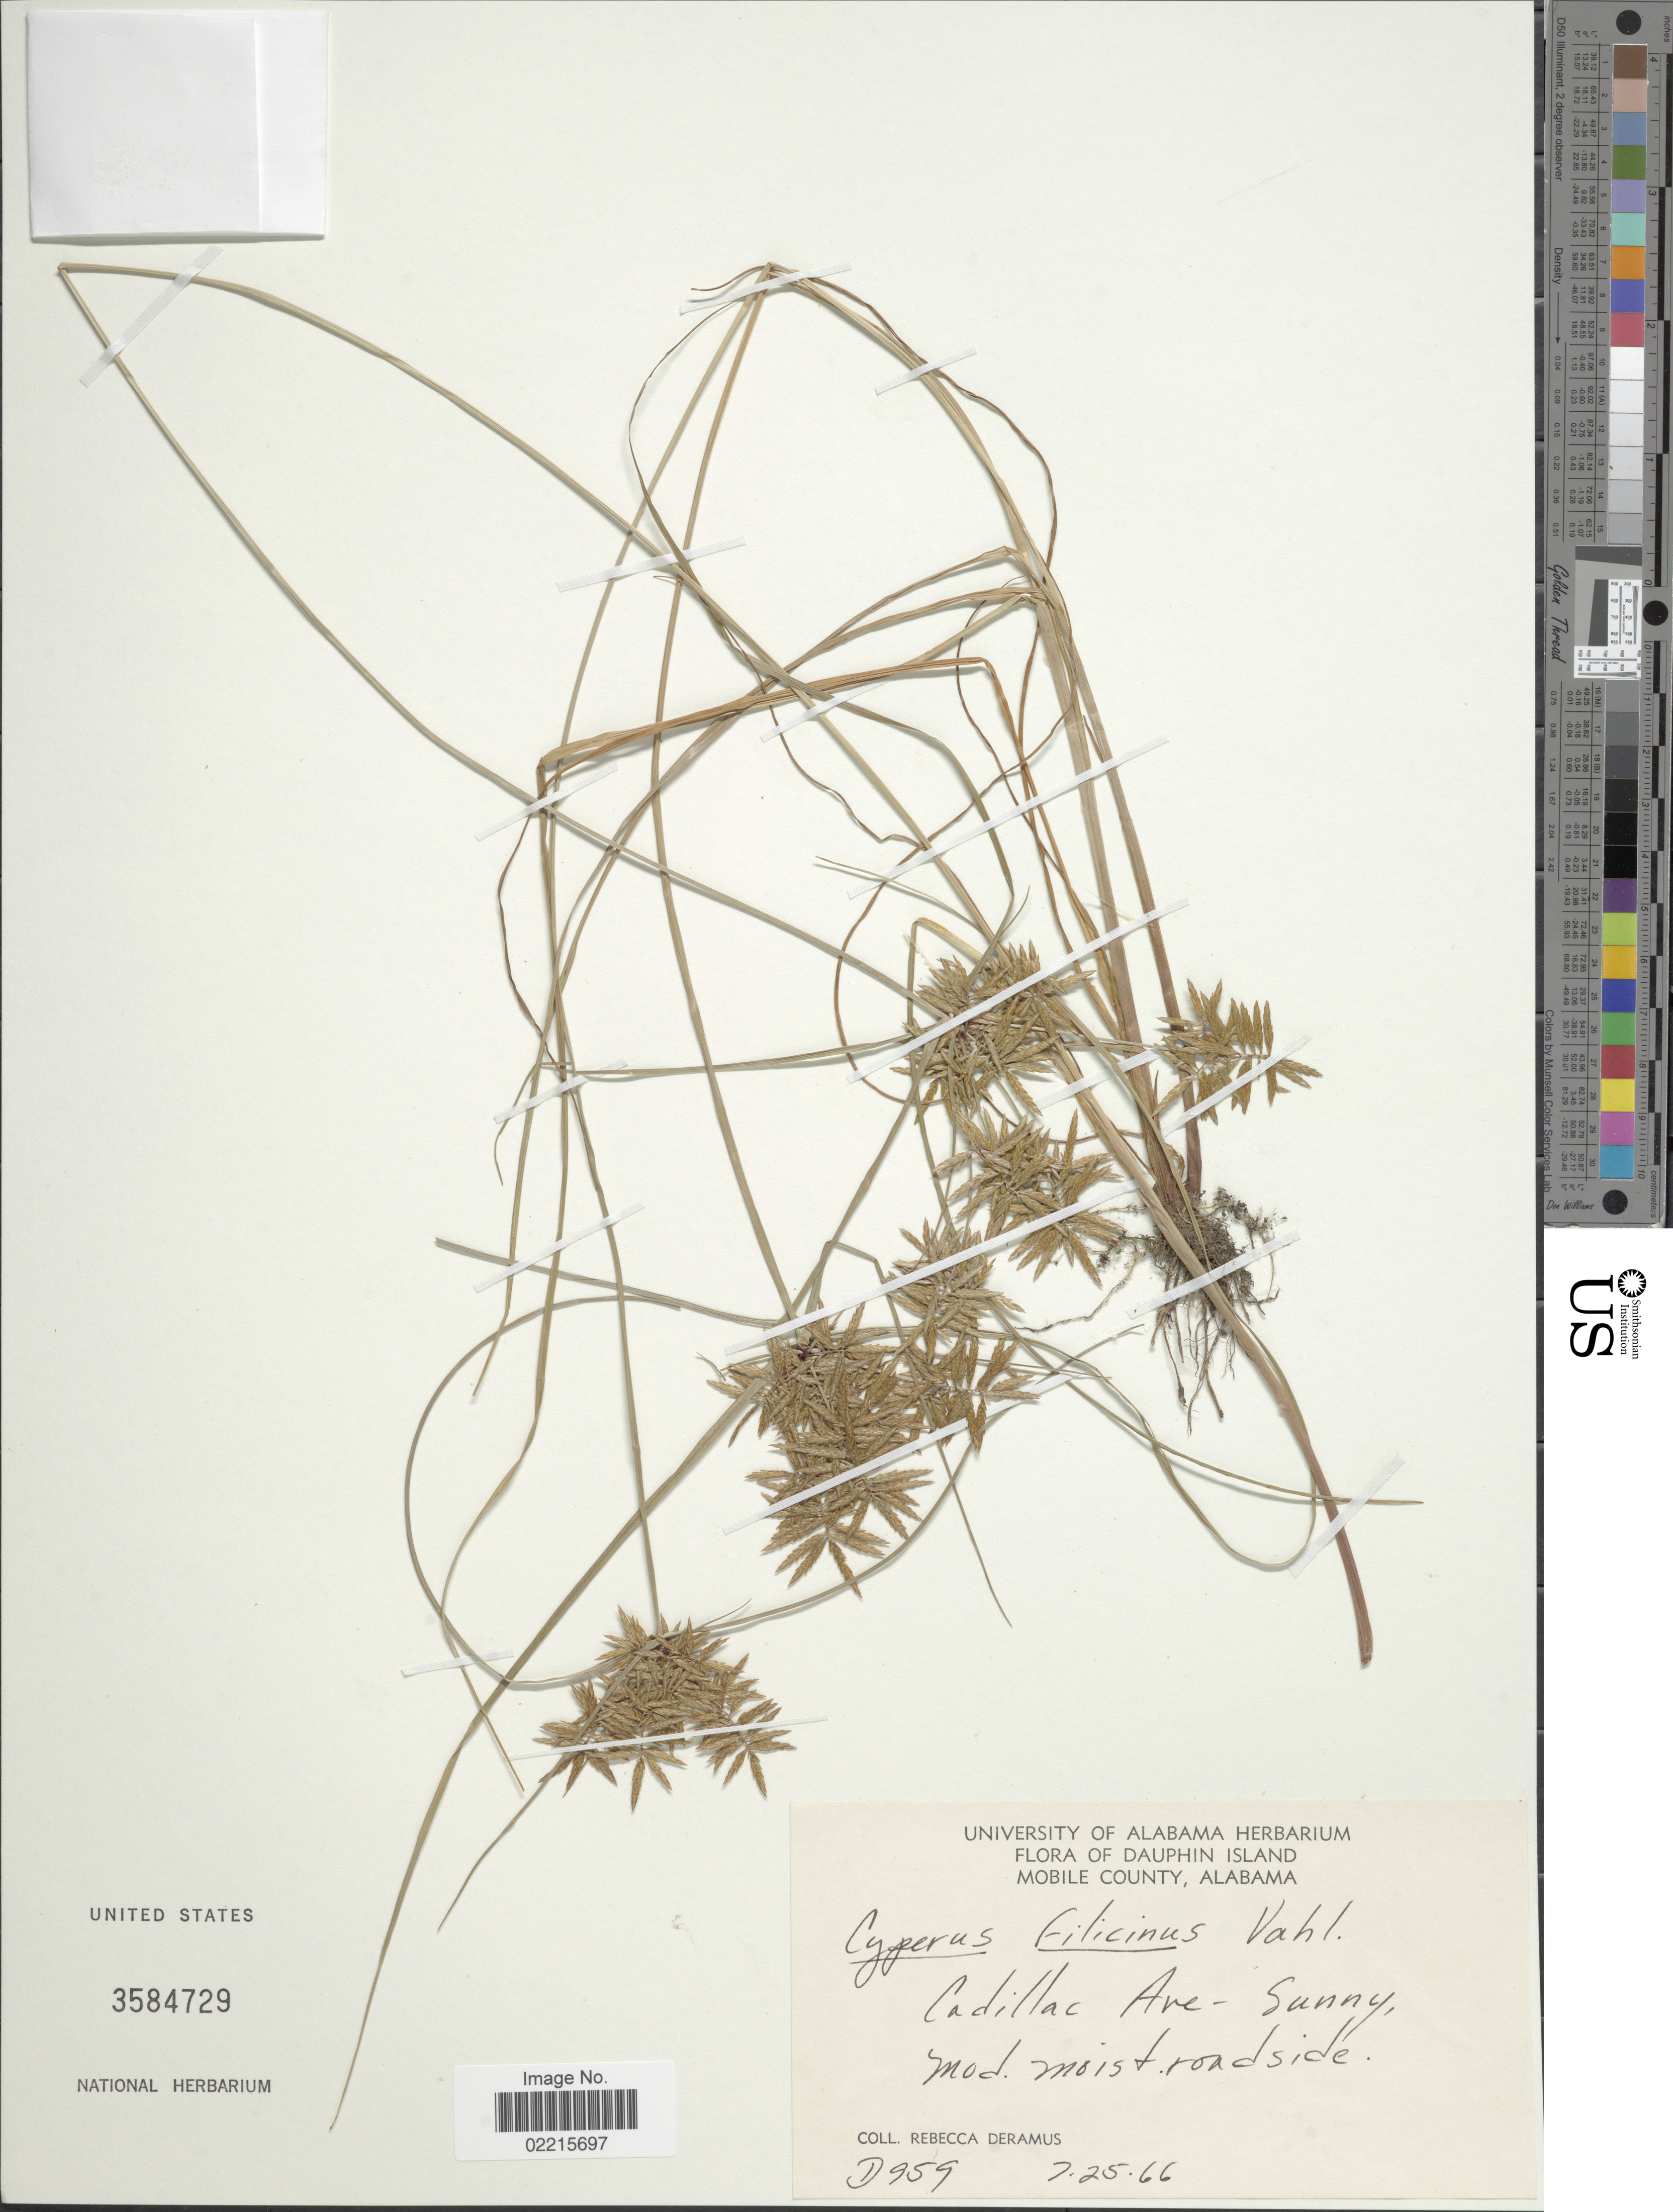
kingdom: Plantae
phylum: Tracheophyta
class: Liliopsida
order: Poales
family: Cyperaceae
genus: Cyperus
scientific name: Cyperus filicinus Vahl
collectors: R. Deramus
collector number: D959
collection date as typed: Transcribed d/m/y: 25/7/66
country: United States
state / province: Alabama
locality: Cadillac Ave, Dauphin Island, Mobile County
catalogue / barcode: US 3584729